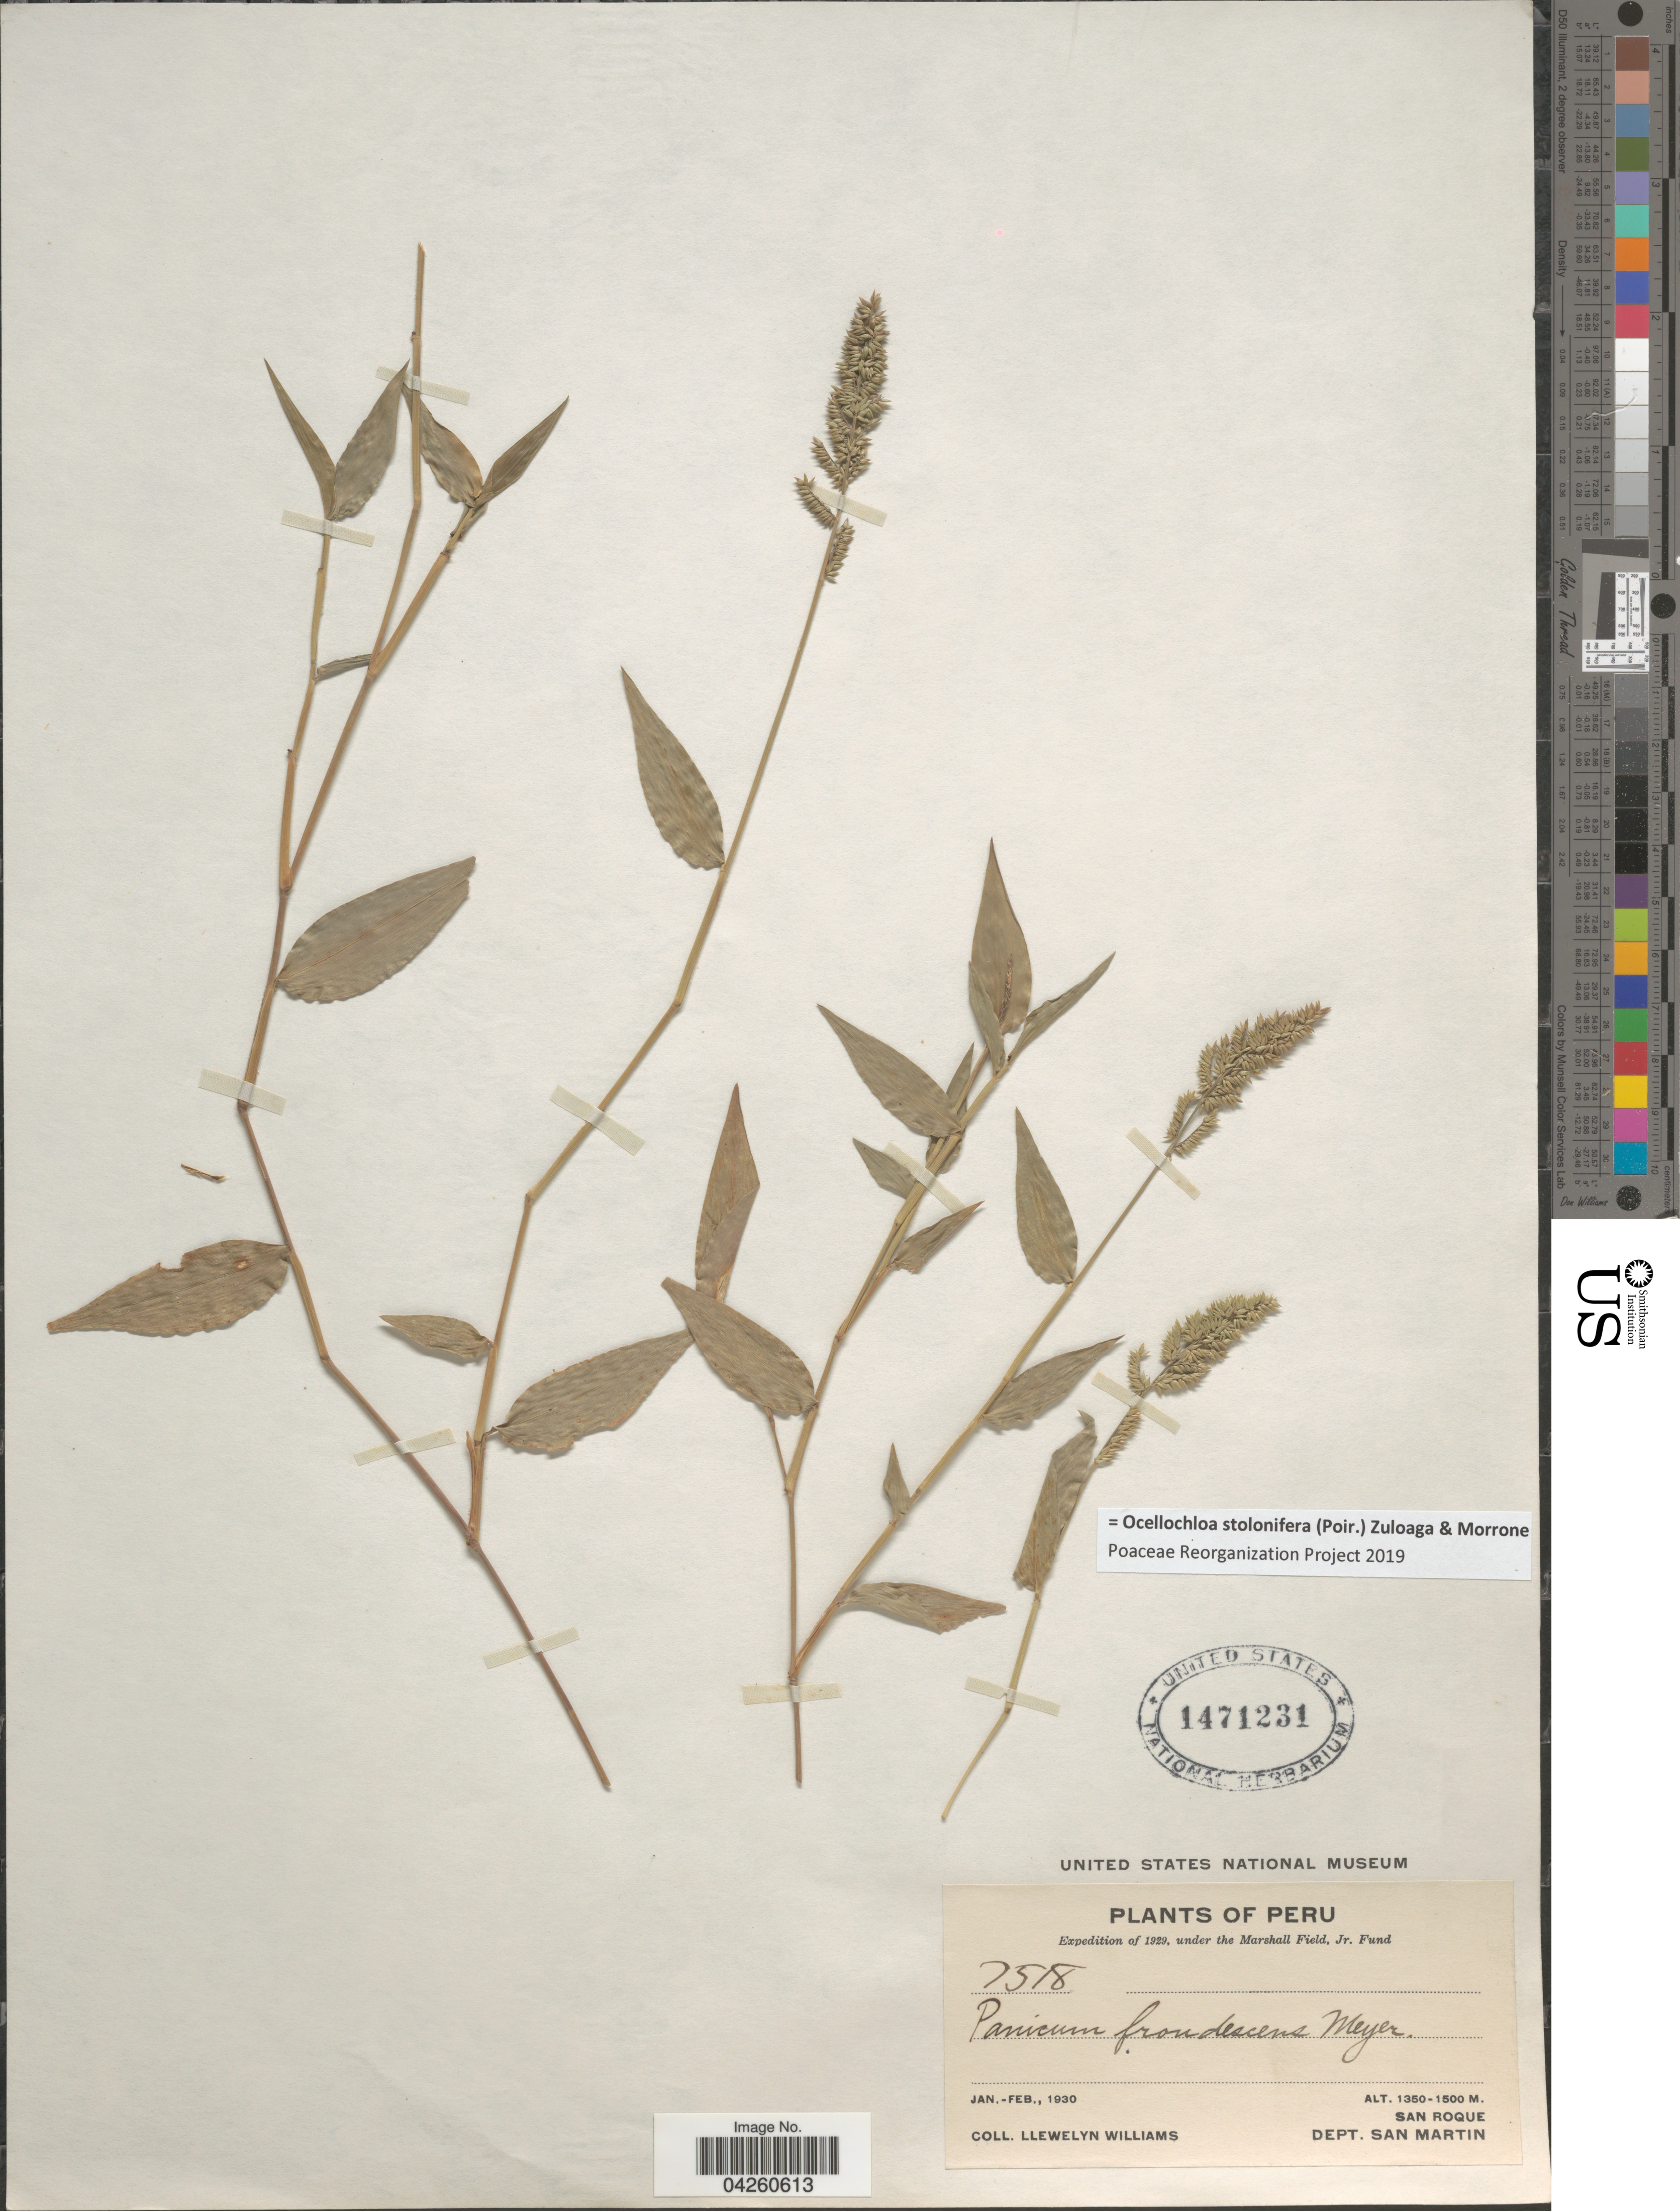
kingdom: Plantae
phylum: Tracheophyta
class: Liliopsida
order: Poales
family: Poaceae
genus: Ocellochloa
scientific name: Ocellochloa stolonifera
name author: (Poir.) Zuloaga & Morrone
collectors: Ll. Williams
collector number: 7518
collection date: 1930-01/1930-02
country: Peru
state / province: San Martín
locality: Expedition of 1929. San Roque. Dept. San Martin.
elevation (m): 1350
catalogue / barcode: US 1471231